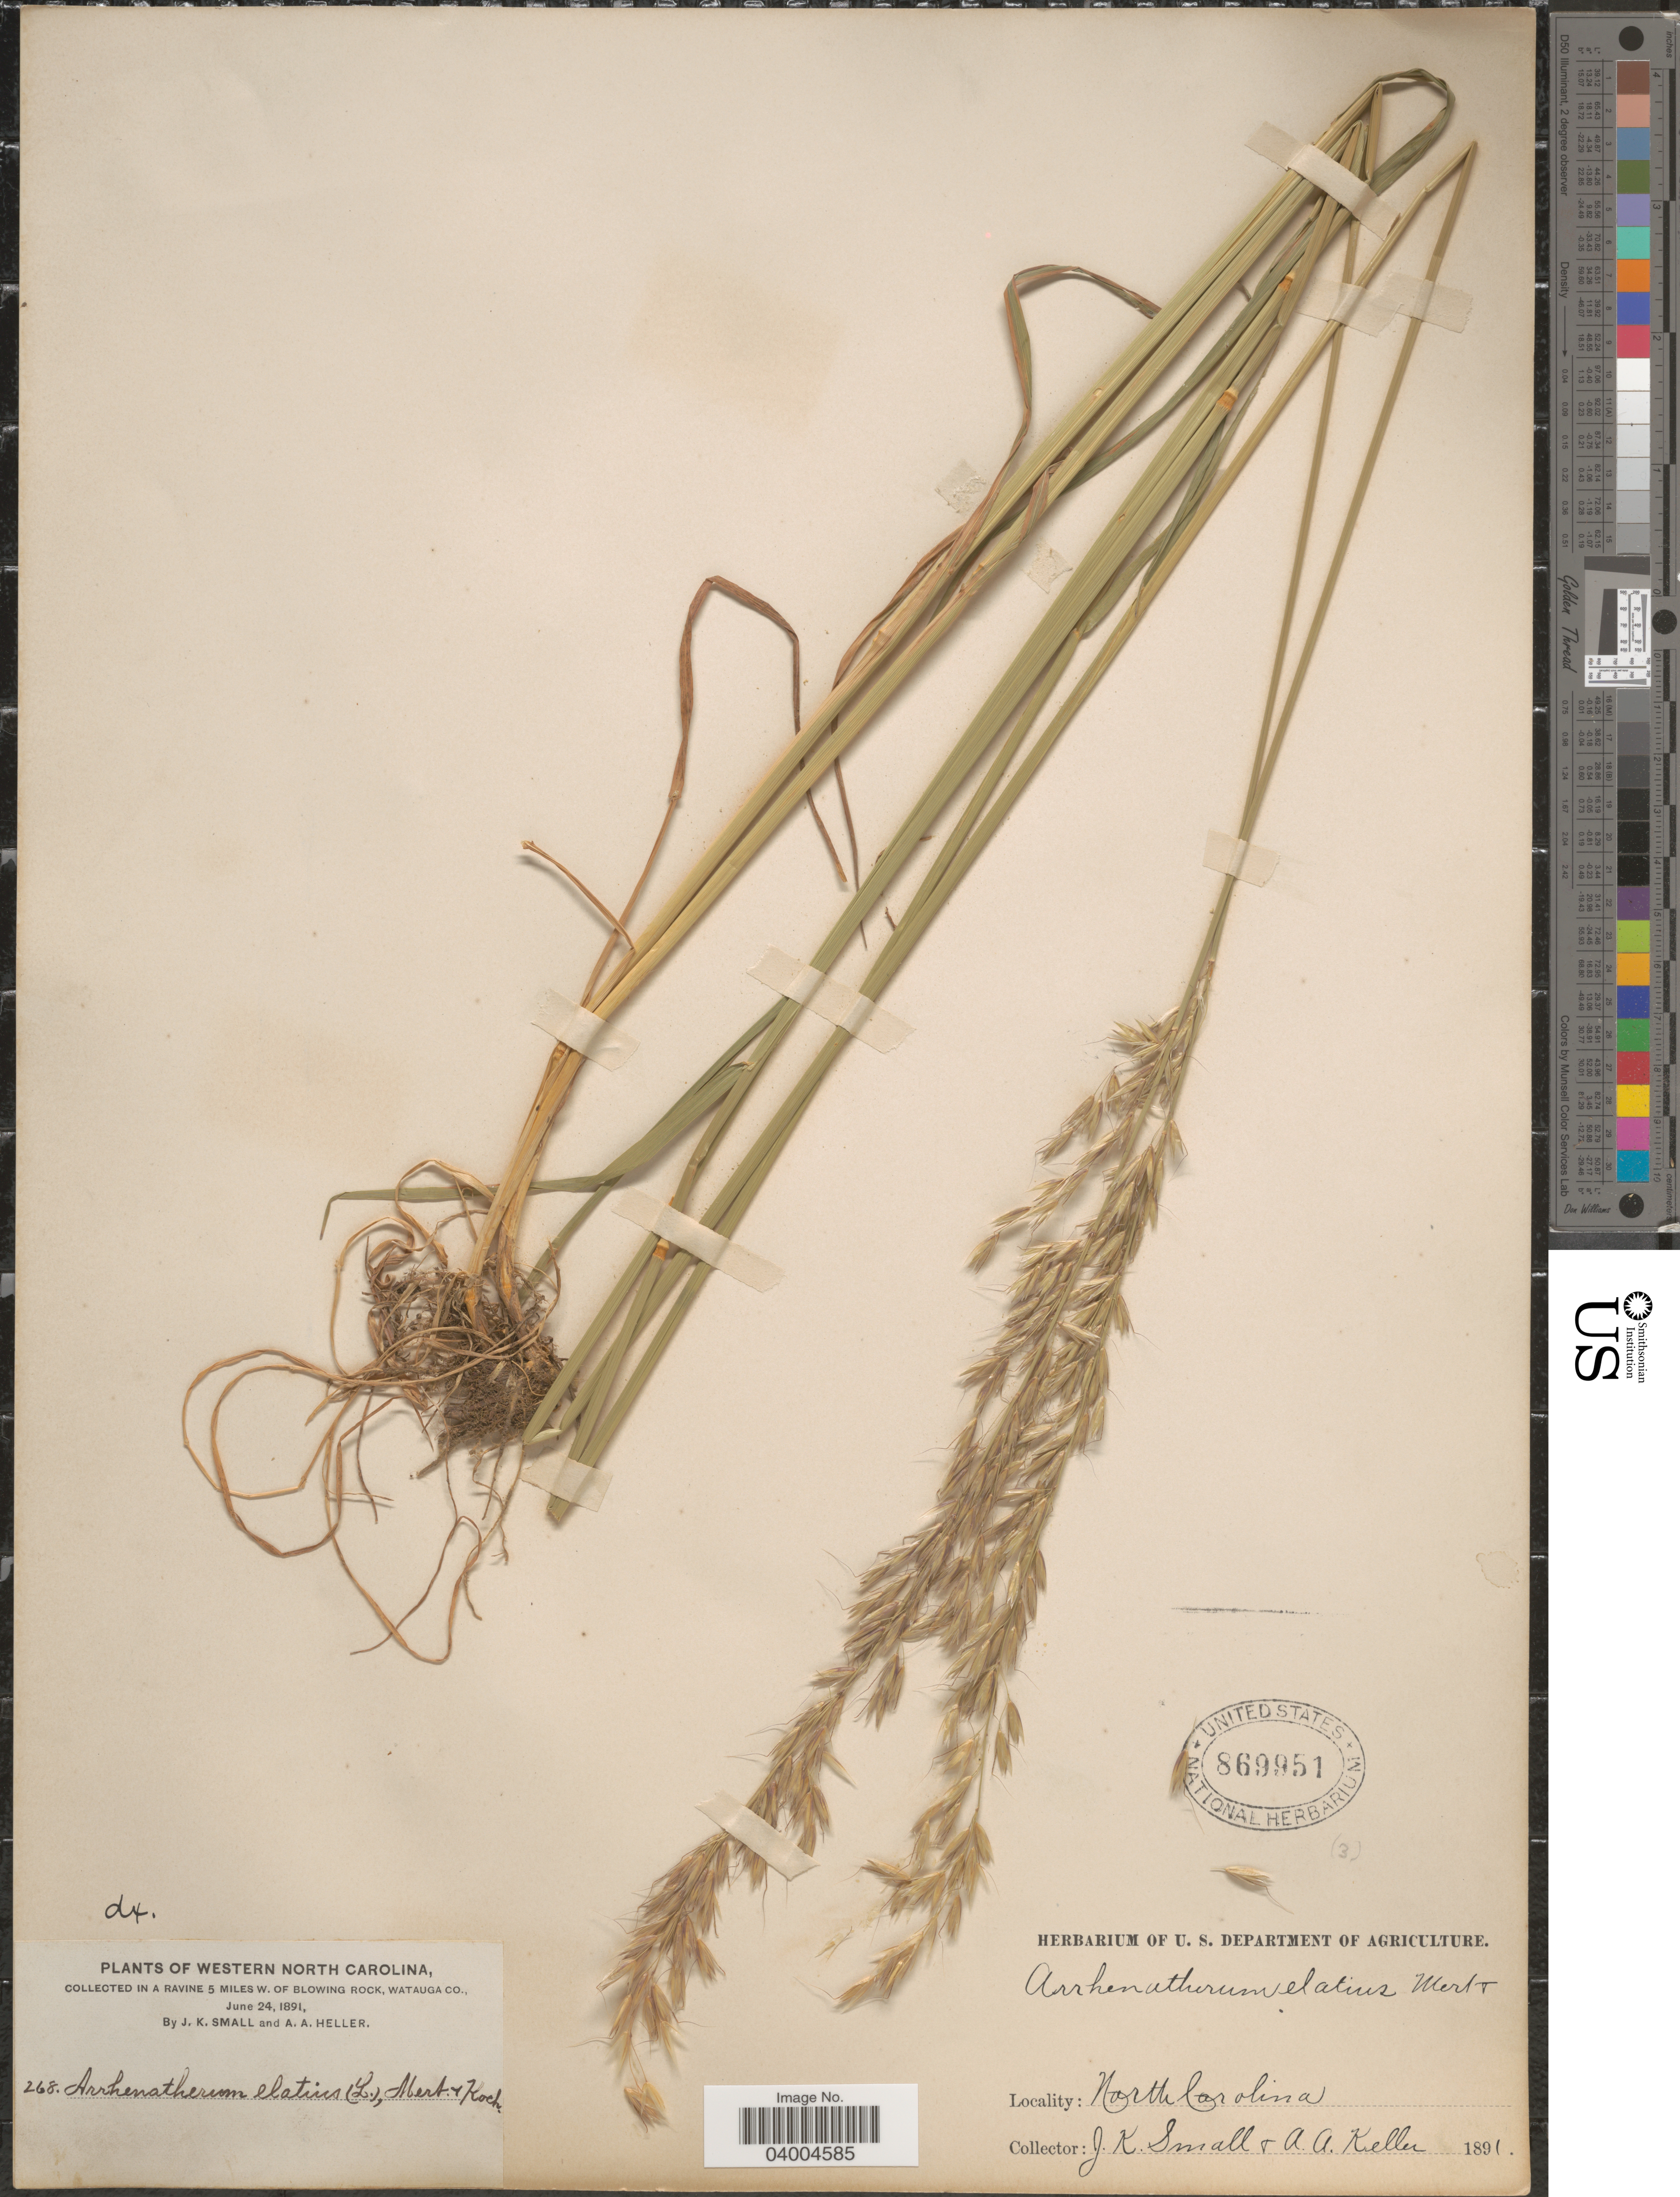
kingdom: Plantae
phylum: Tracheophyta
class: Liliopsida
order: Poales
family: Poaceae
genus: Arrhenatherum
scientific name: Arrhenatherum elatius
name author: (L.) J. Presl & C. Presl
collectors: J. K. Small & A. A. Heller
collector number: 268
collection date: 1891-06-24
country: United States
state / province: North Carolina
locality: Western North Carolina. In a ravine 5 miles w. of Blowing Rock, Watauga Co.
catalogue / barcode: US 869951